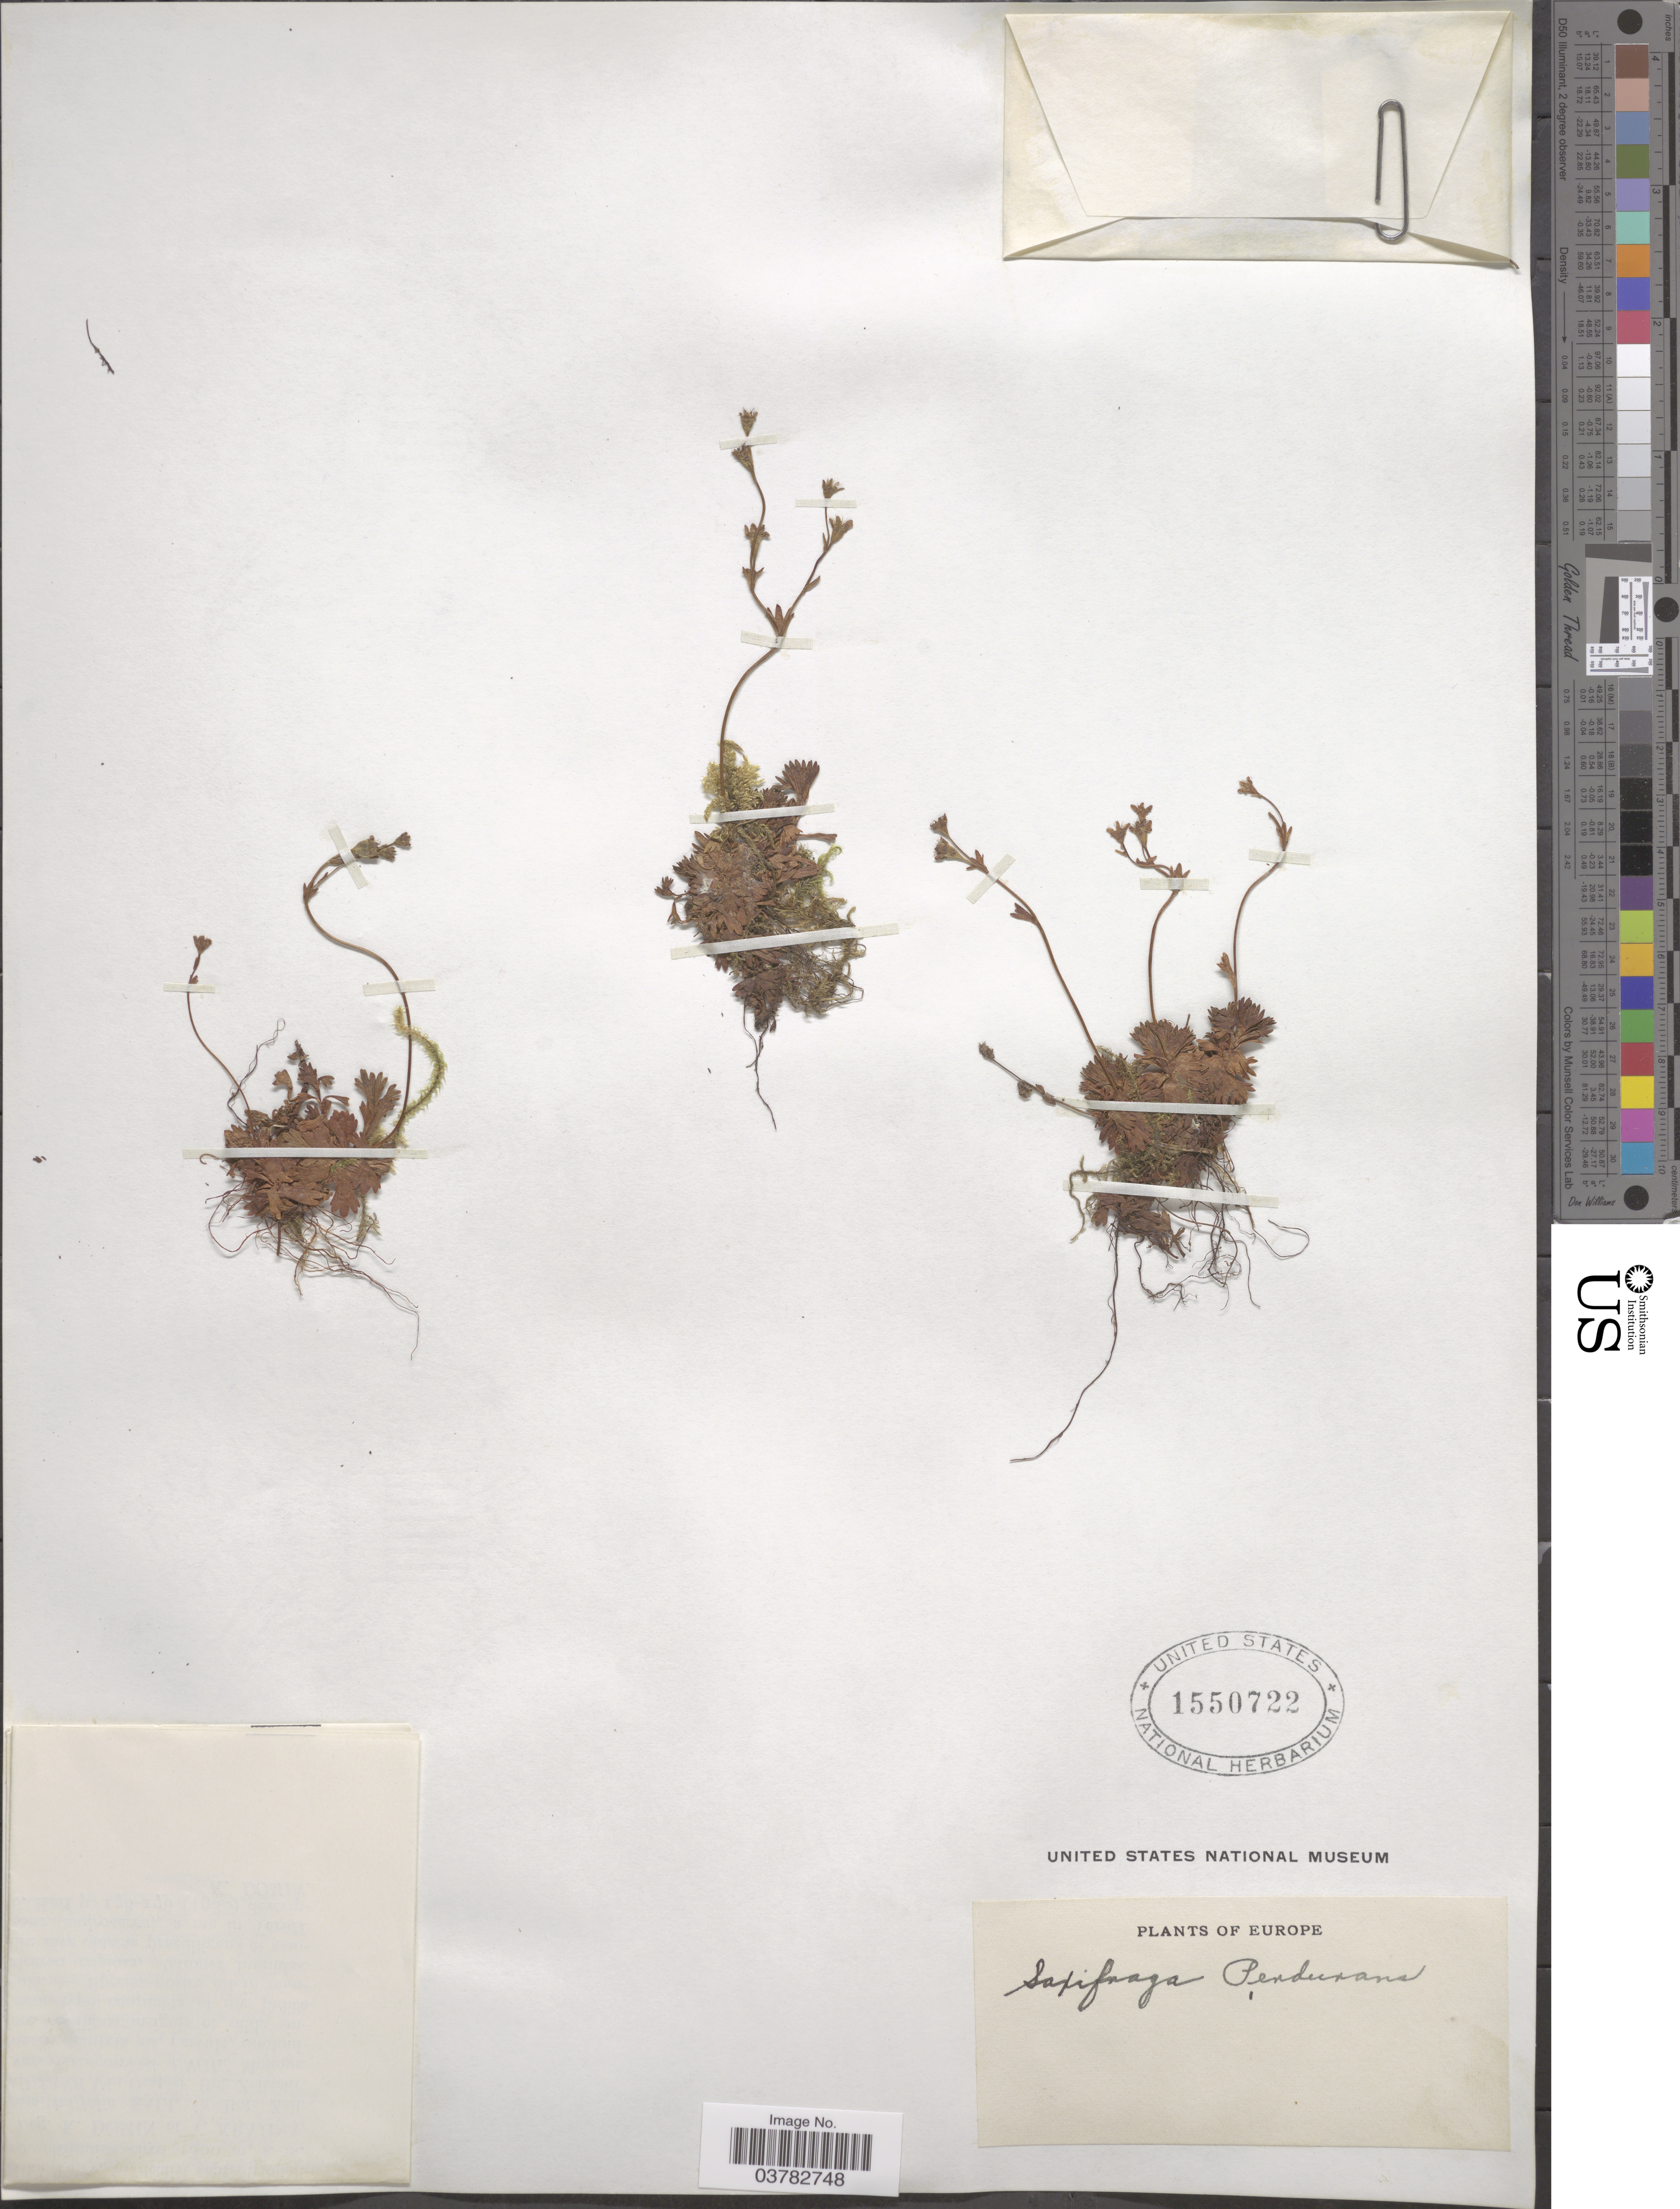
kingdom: Plantae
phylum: Tracheophyta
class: Magnoliopsida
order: Saxifragales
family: Saxifragaceae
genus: Saxifraga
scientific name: Saxifraga perdurans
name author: Kit.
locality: Europe.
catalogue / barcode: US 1550722